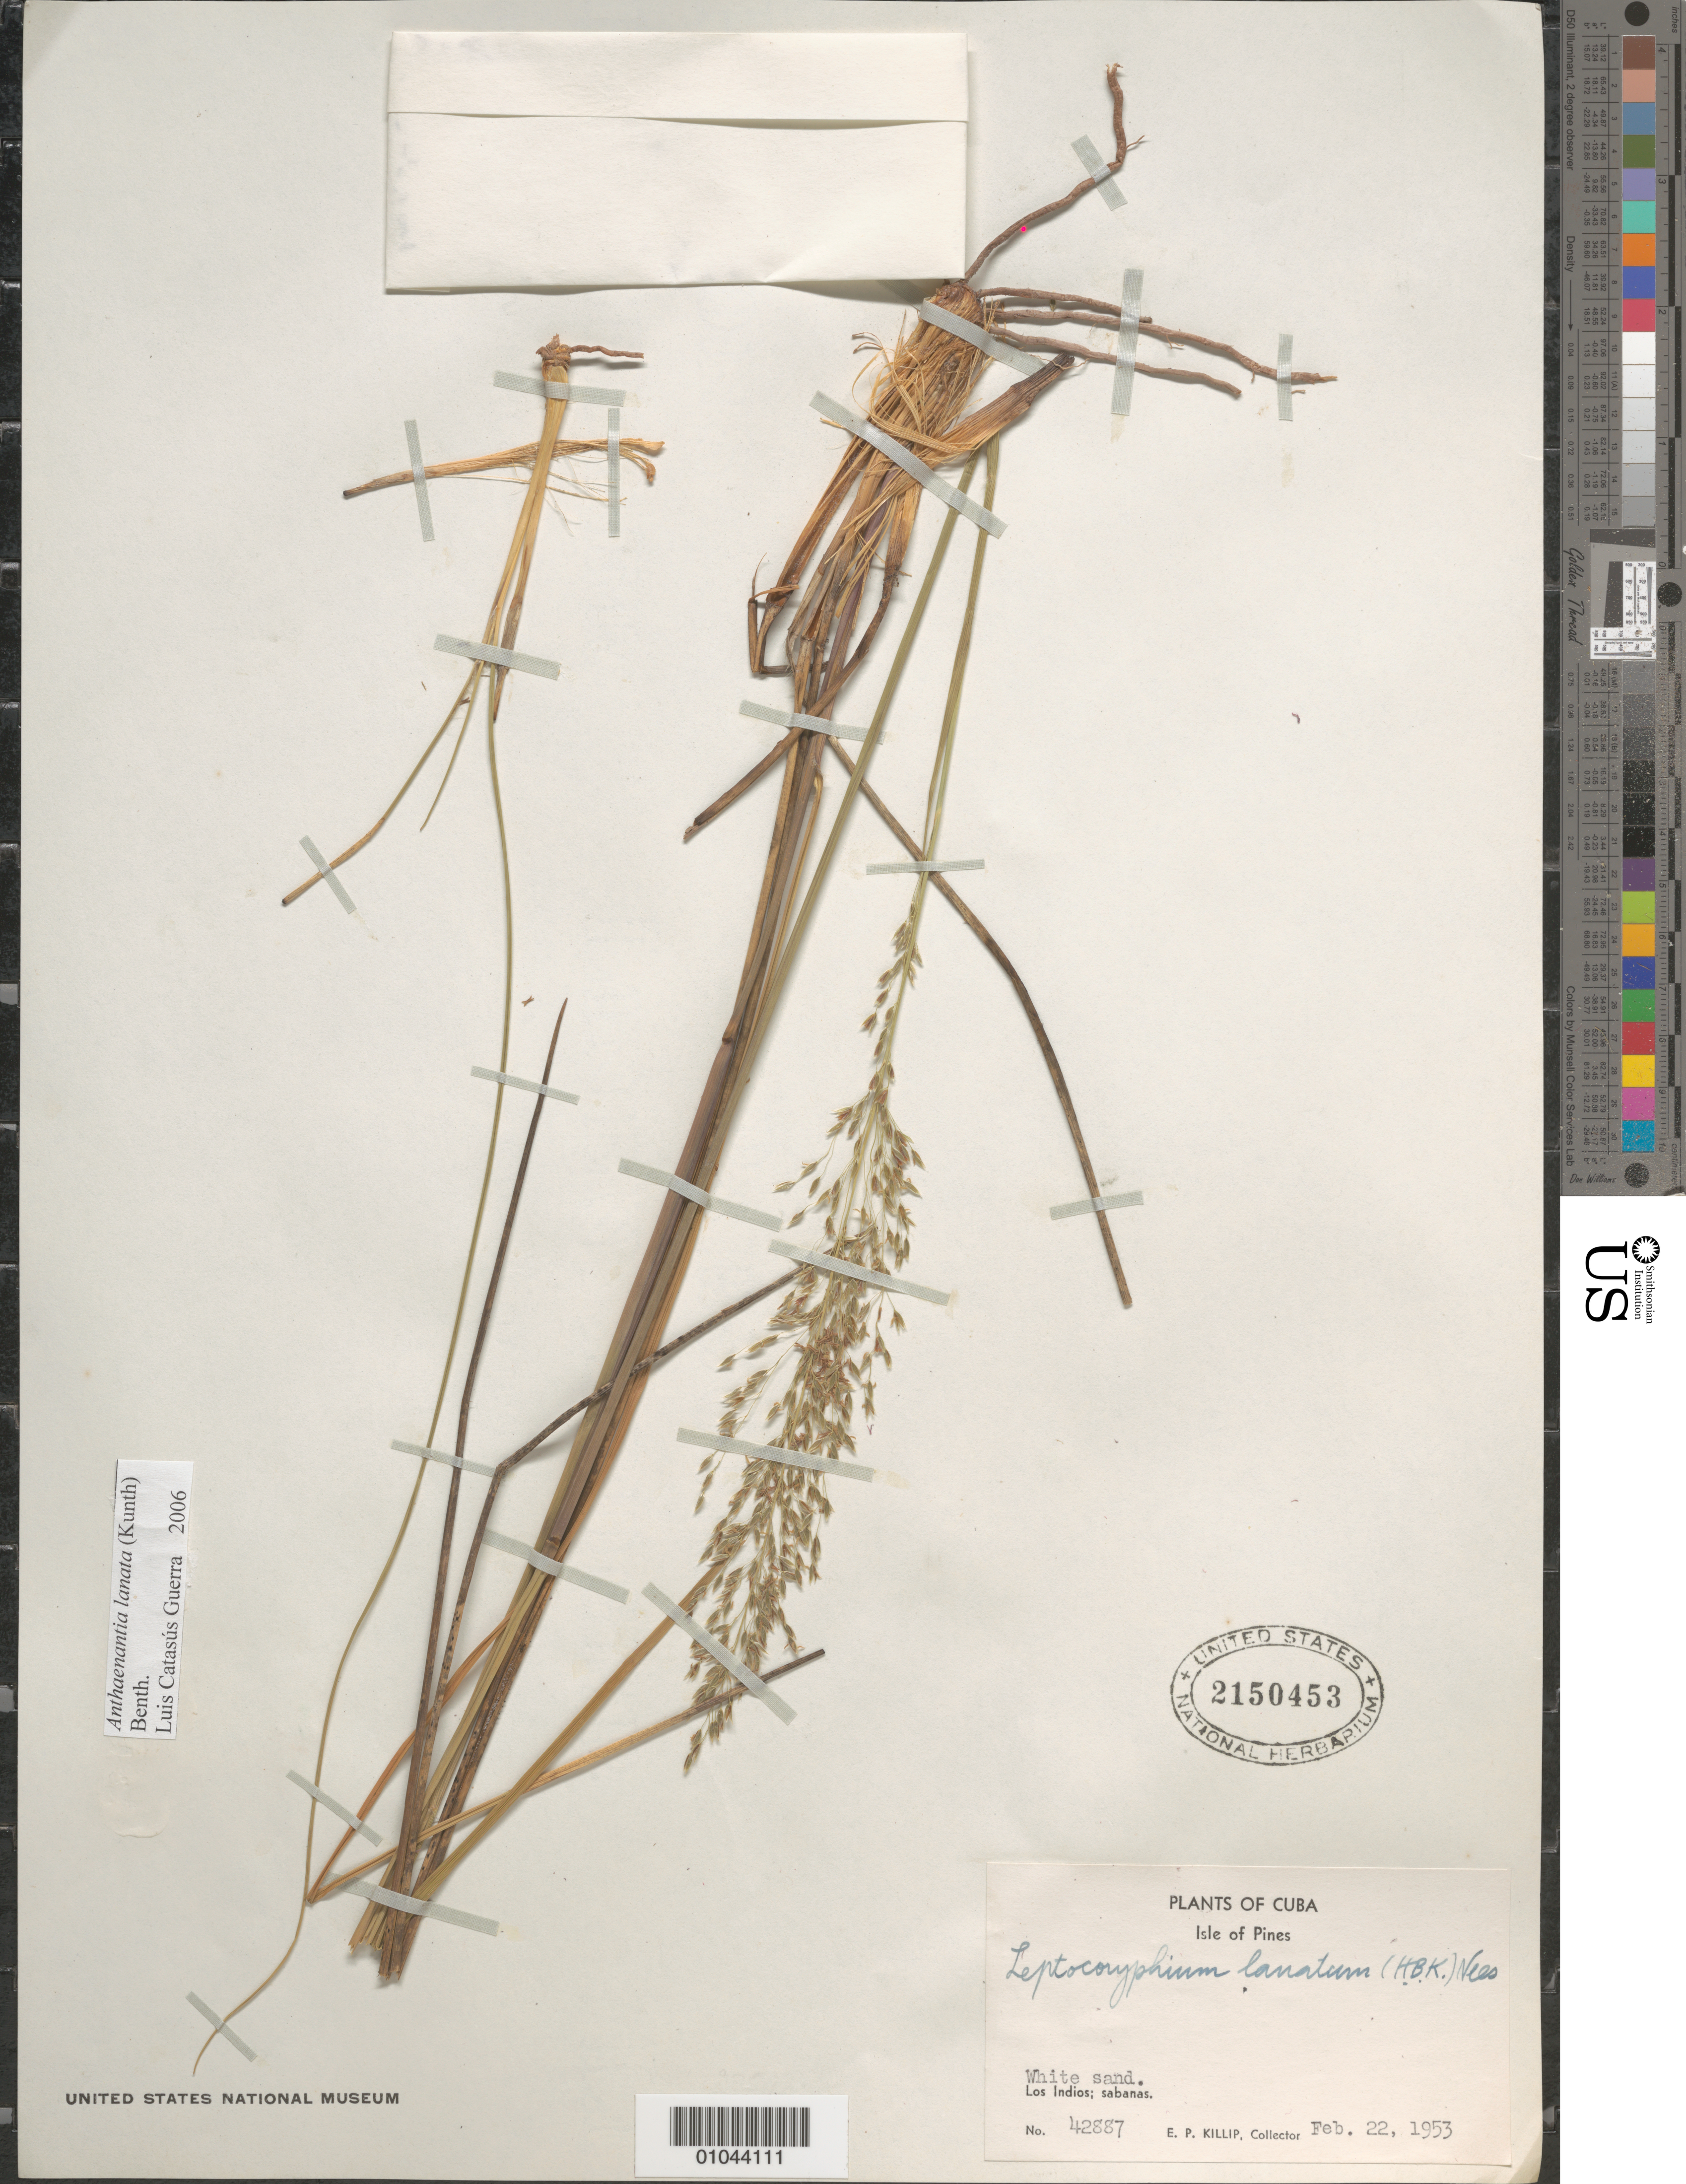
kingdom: Plantae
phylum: Tracheophyta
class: Liliopsida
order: Poales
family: Poaceae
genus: Leptocoryphium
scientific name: Leptocoryphium lanatum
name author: (Kunth) Nees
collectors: E. P. Killip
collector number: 42887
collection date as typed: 22 Feb 1953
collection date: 1953-02-22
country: Cuba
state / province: Isla de la Juventud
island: Isla de la Juventud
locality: Los Indios; Sabanas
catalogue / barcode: US 2150453